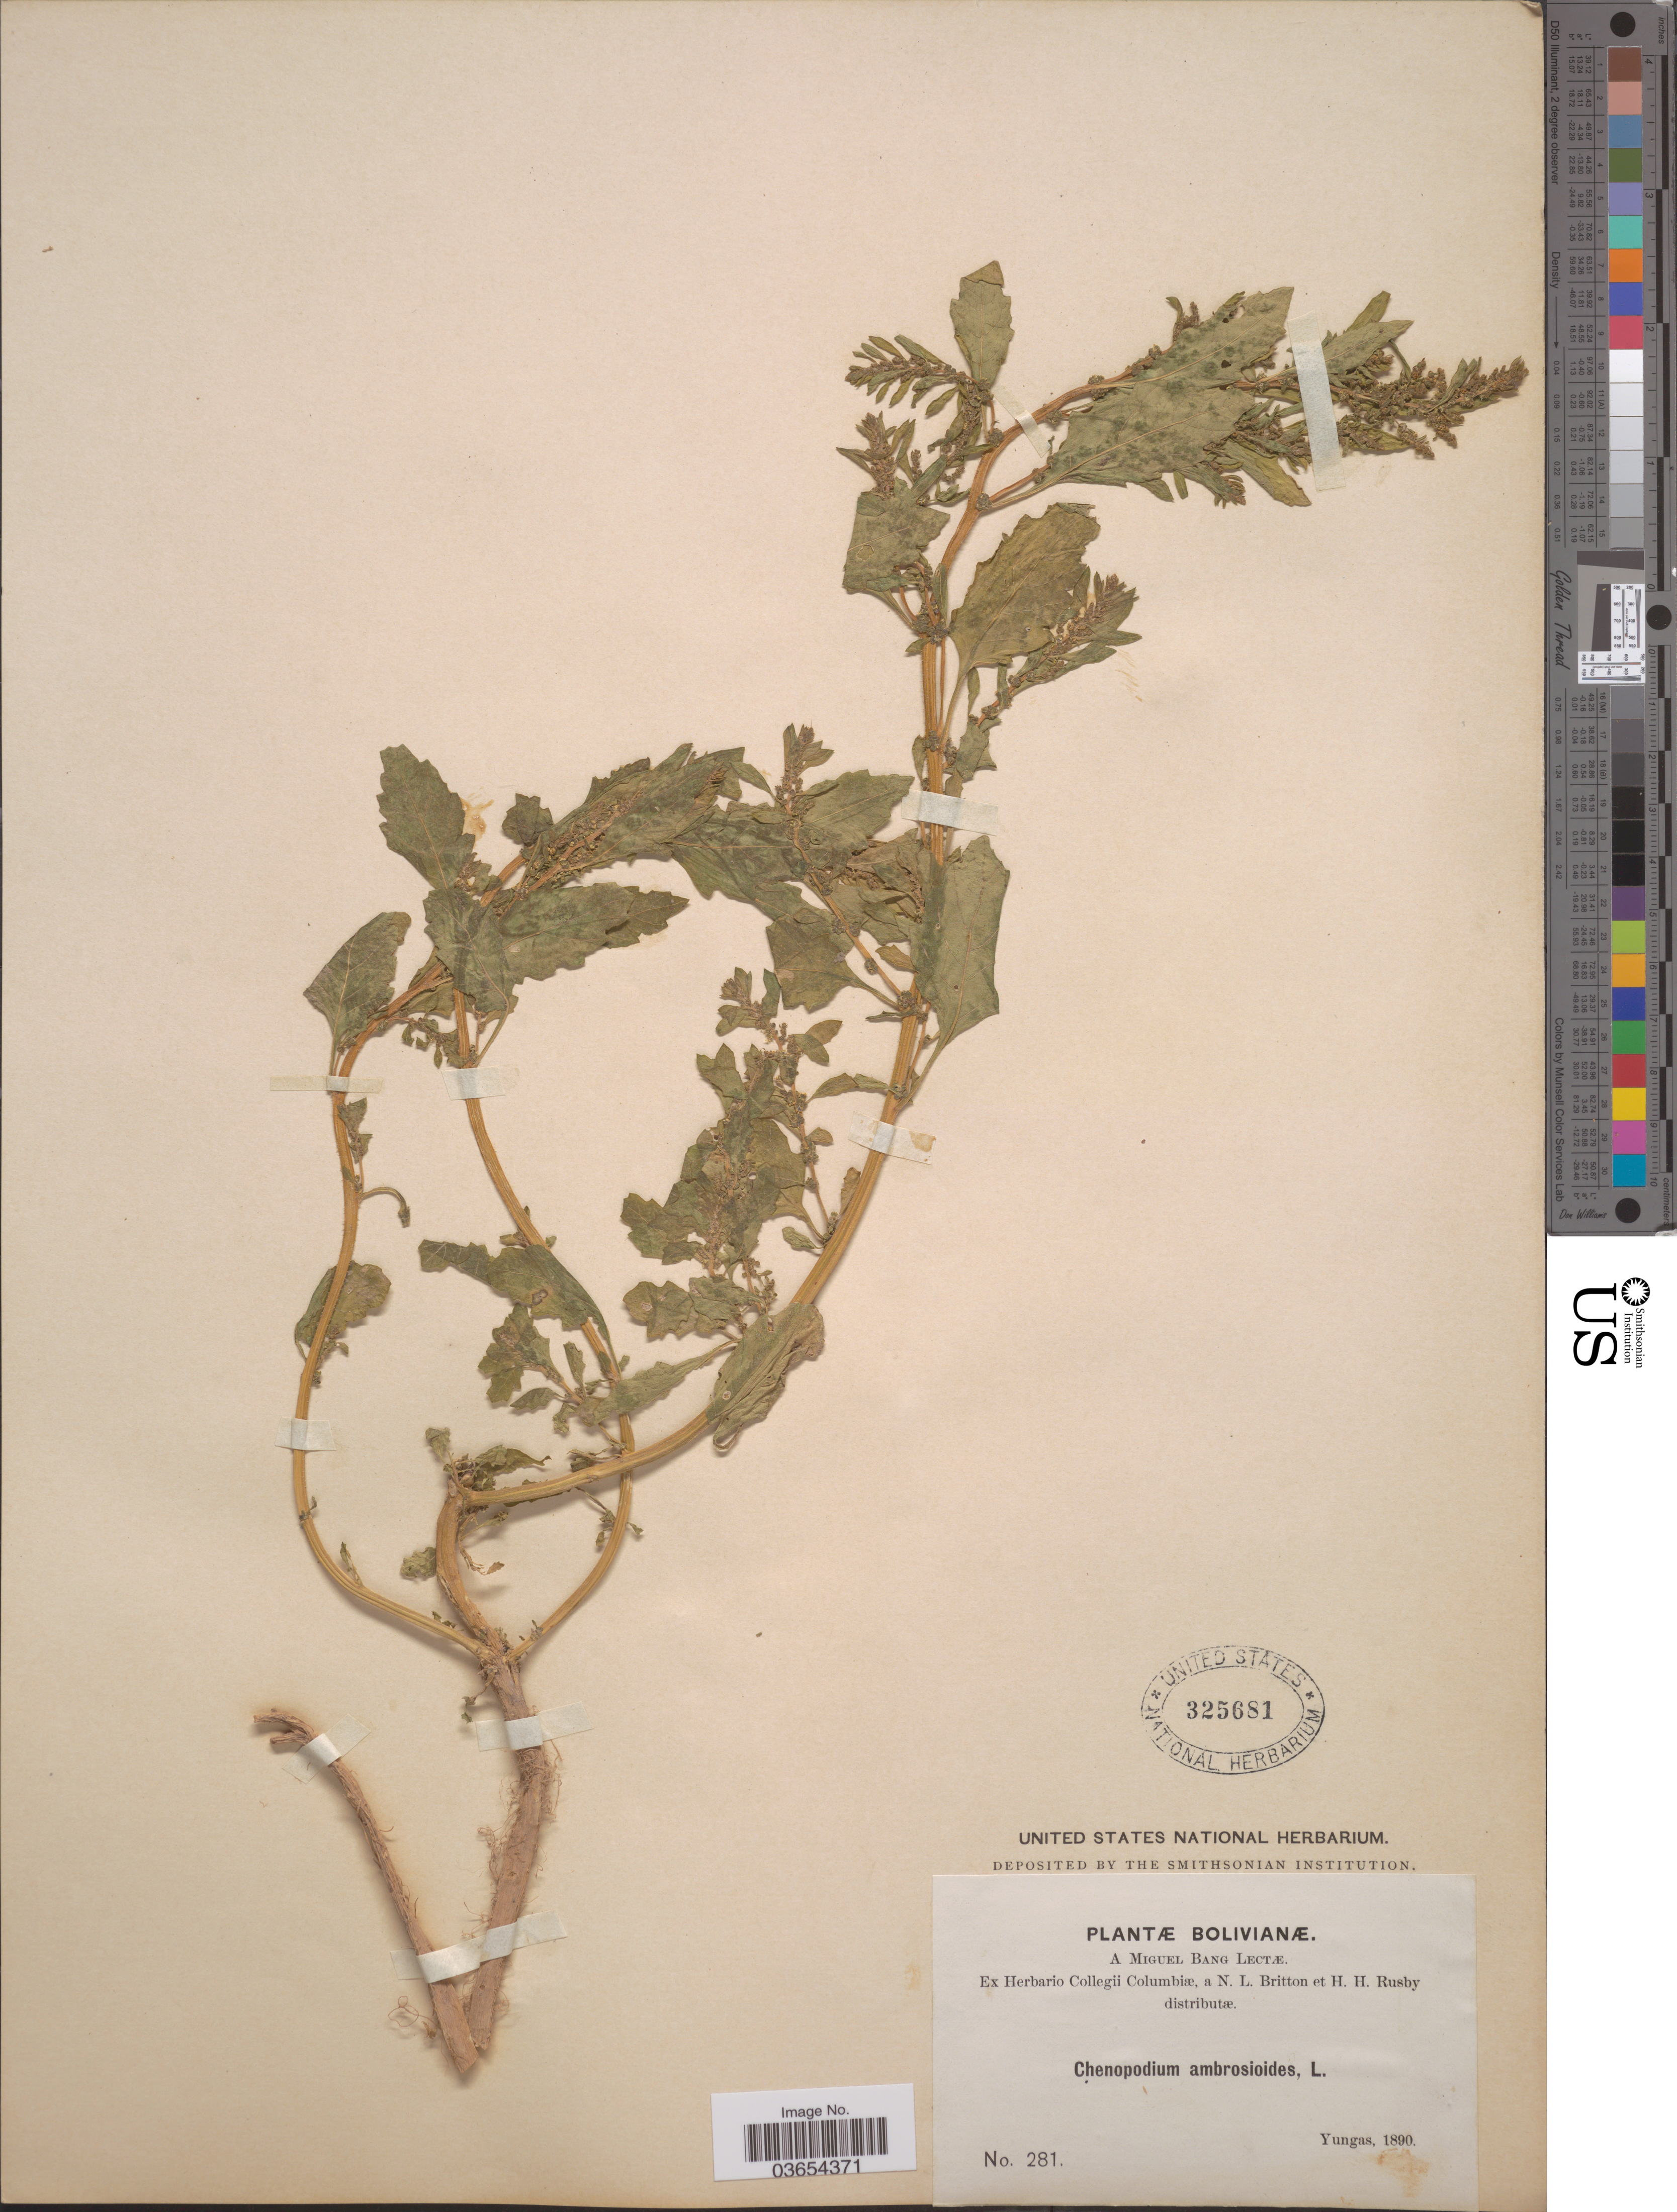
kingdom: Plantae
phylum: Tracheophyta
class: Magnoliopsida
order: Caryophyllales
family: Amaranthaceae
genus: Chenopodium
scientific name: Chenopodium ambrosioides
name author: L.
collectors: M. Bang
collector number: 281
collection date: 1890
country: Bolivia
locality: Yungas.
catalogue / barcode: US 325681